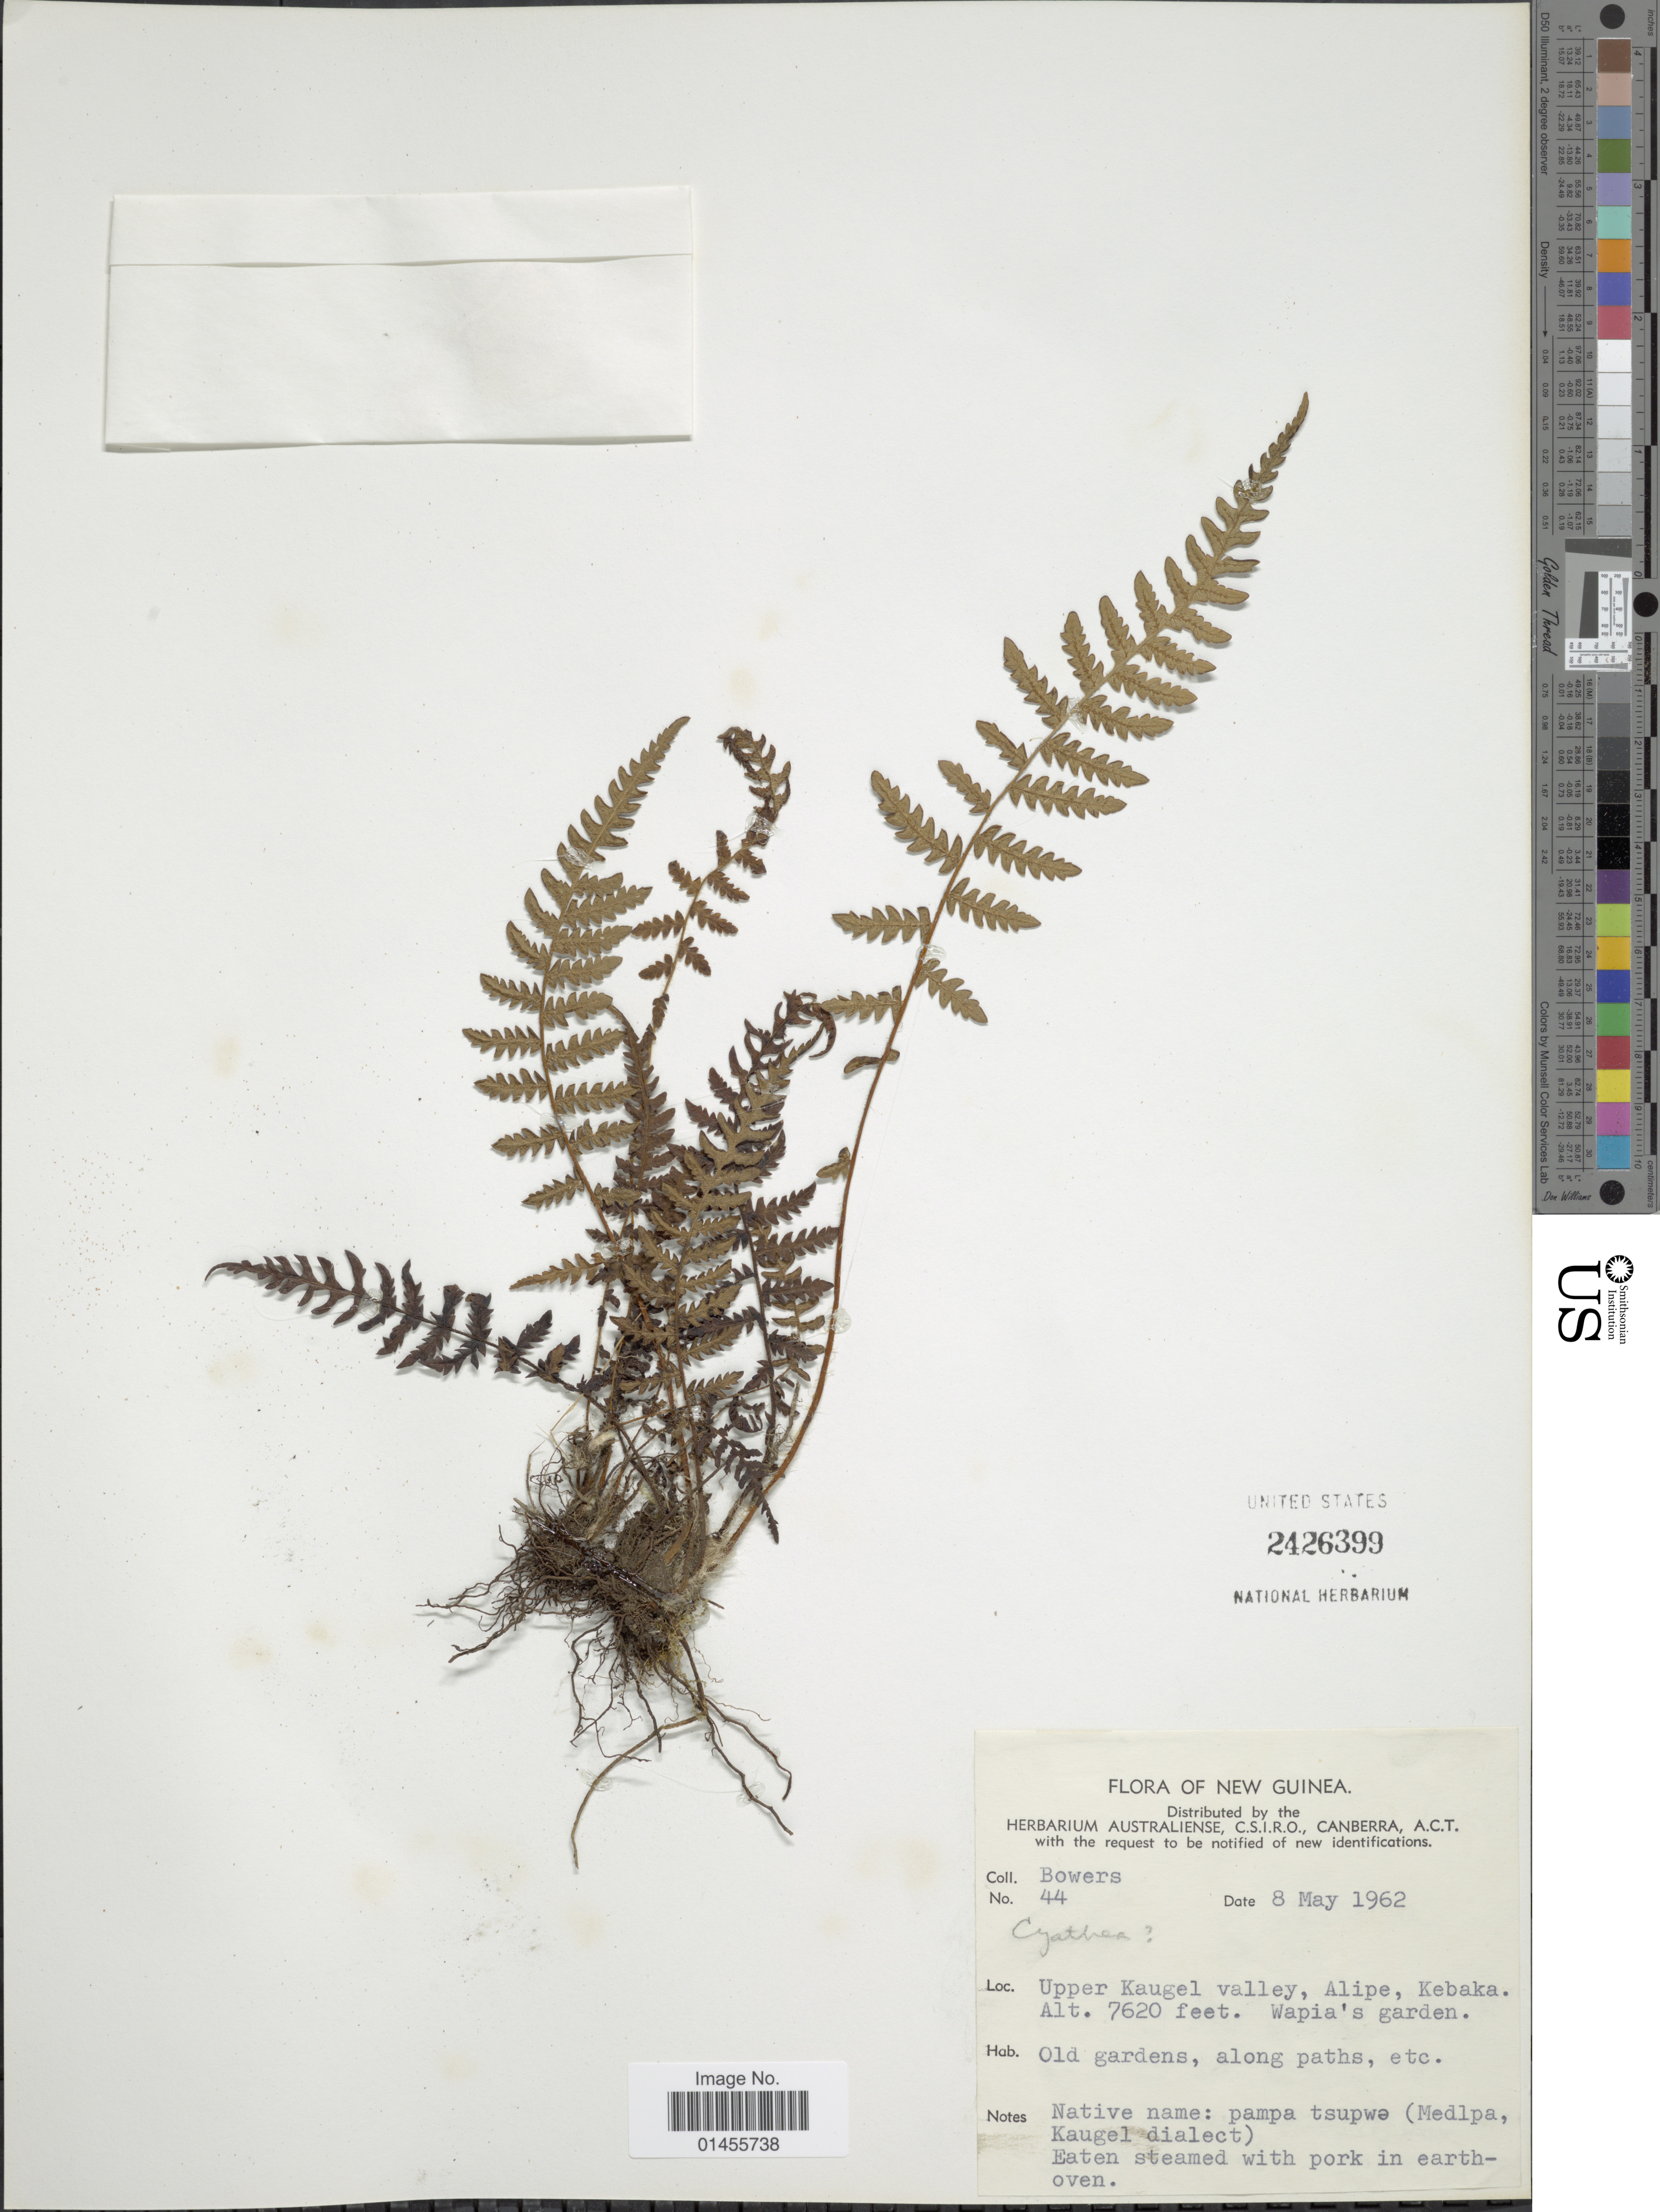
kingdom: Plantae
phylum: Tracheophyta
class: Polypodiopsida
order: Cyatheales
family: Cyatheaceae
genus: Alsophila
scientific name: Alsophila sp.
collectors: -. Bowers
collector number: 44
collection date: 1962-05-08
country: Papua New Guinea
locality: New Guinea. Upper Kaugel valley, Alipe, Kebaka. Wapia's garden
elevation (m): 2323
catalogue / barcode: US 2426399